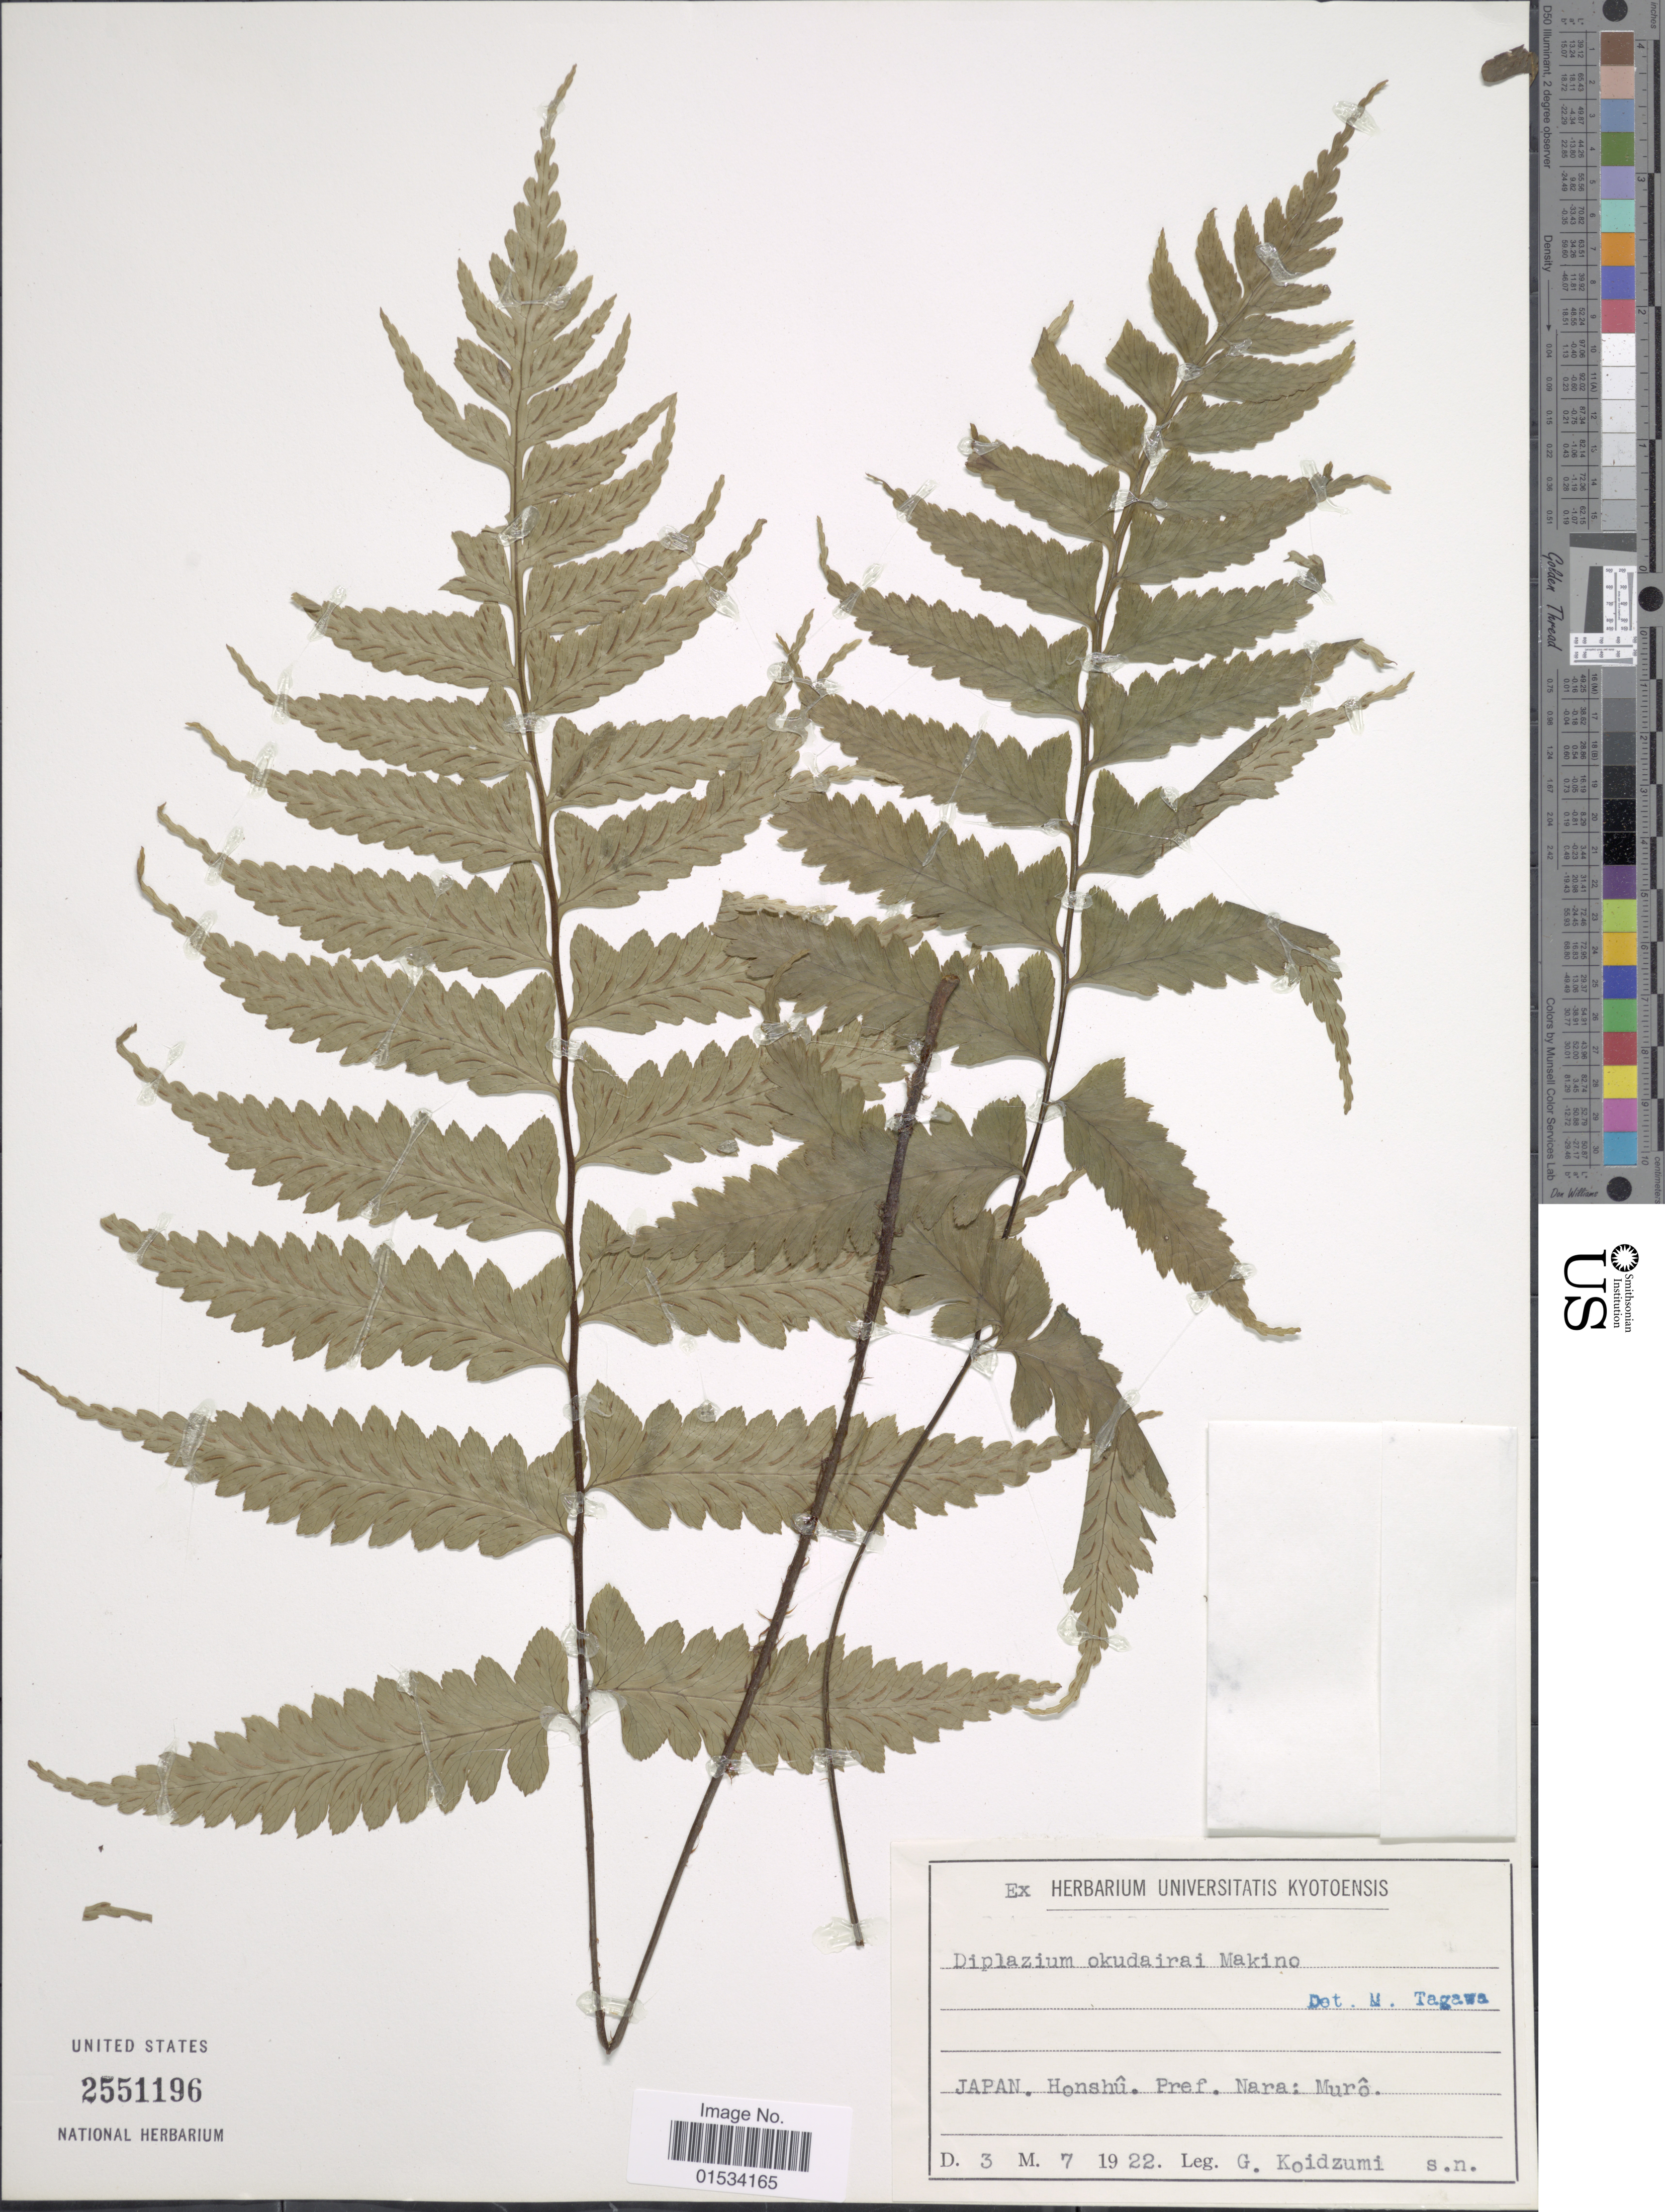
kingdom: Plantae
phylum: Tracheophyta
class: Polypodiopsida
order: Polypodiales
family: Athyriaceae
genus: Diplazium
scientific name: Diplazium okudairai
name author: Makino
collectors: G. Koidzumi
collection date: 1922-07-03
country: Japan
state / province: Nara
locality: Honshu: Muro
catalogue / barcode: US 2551196